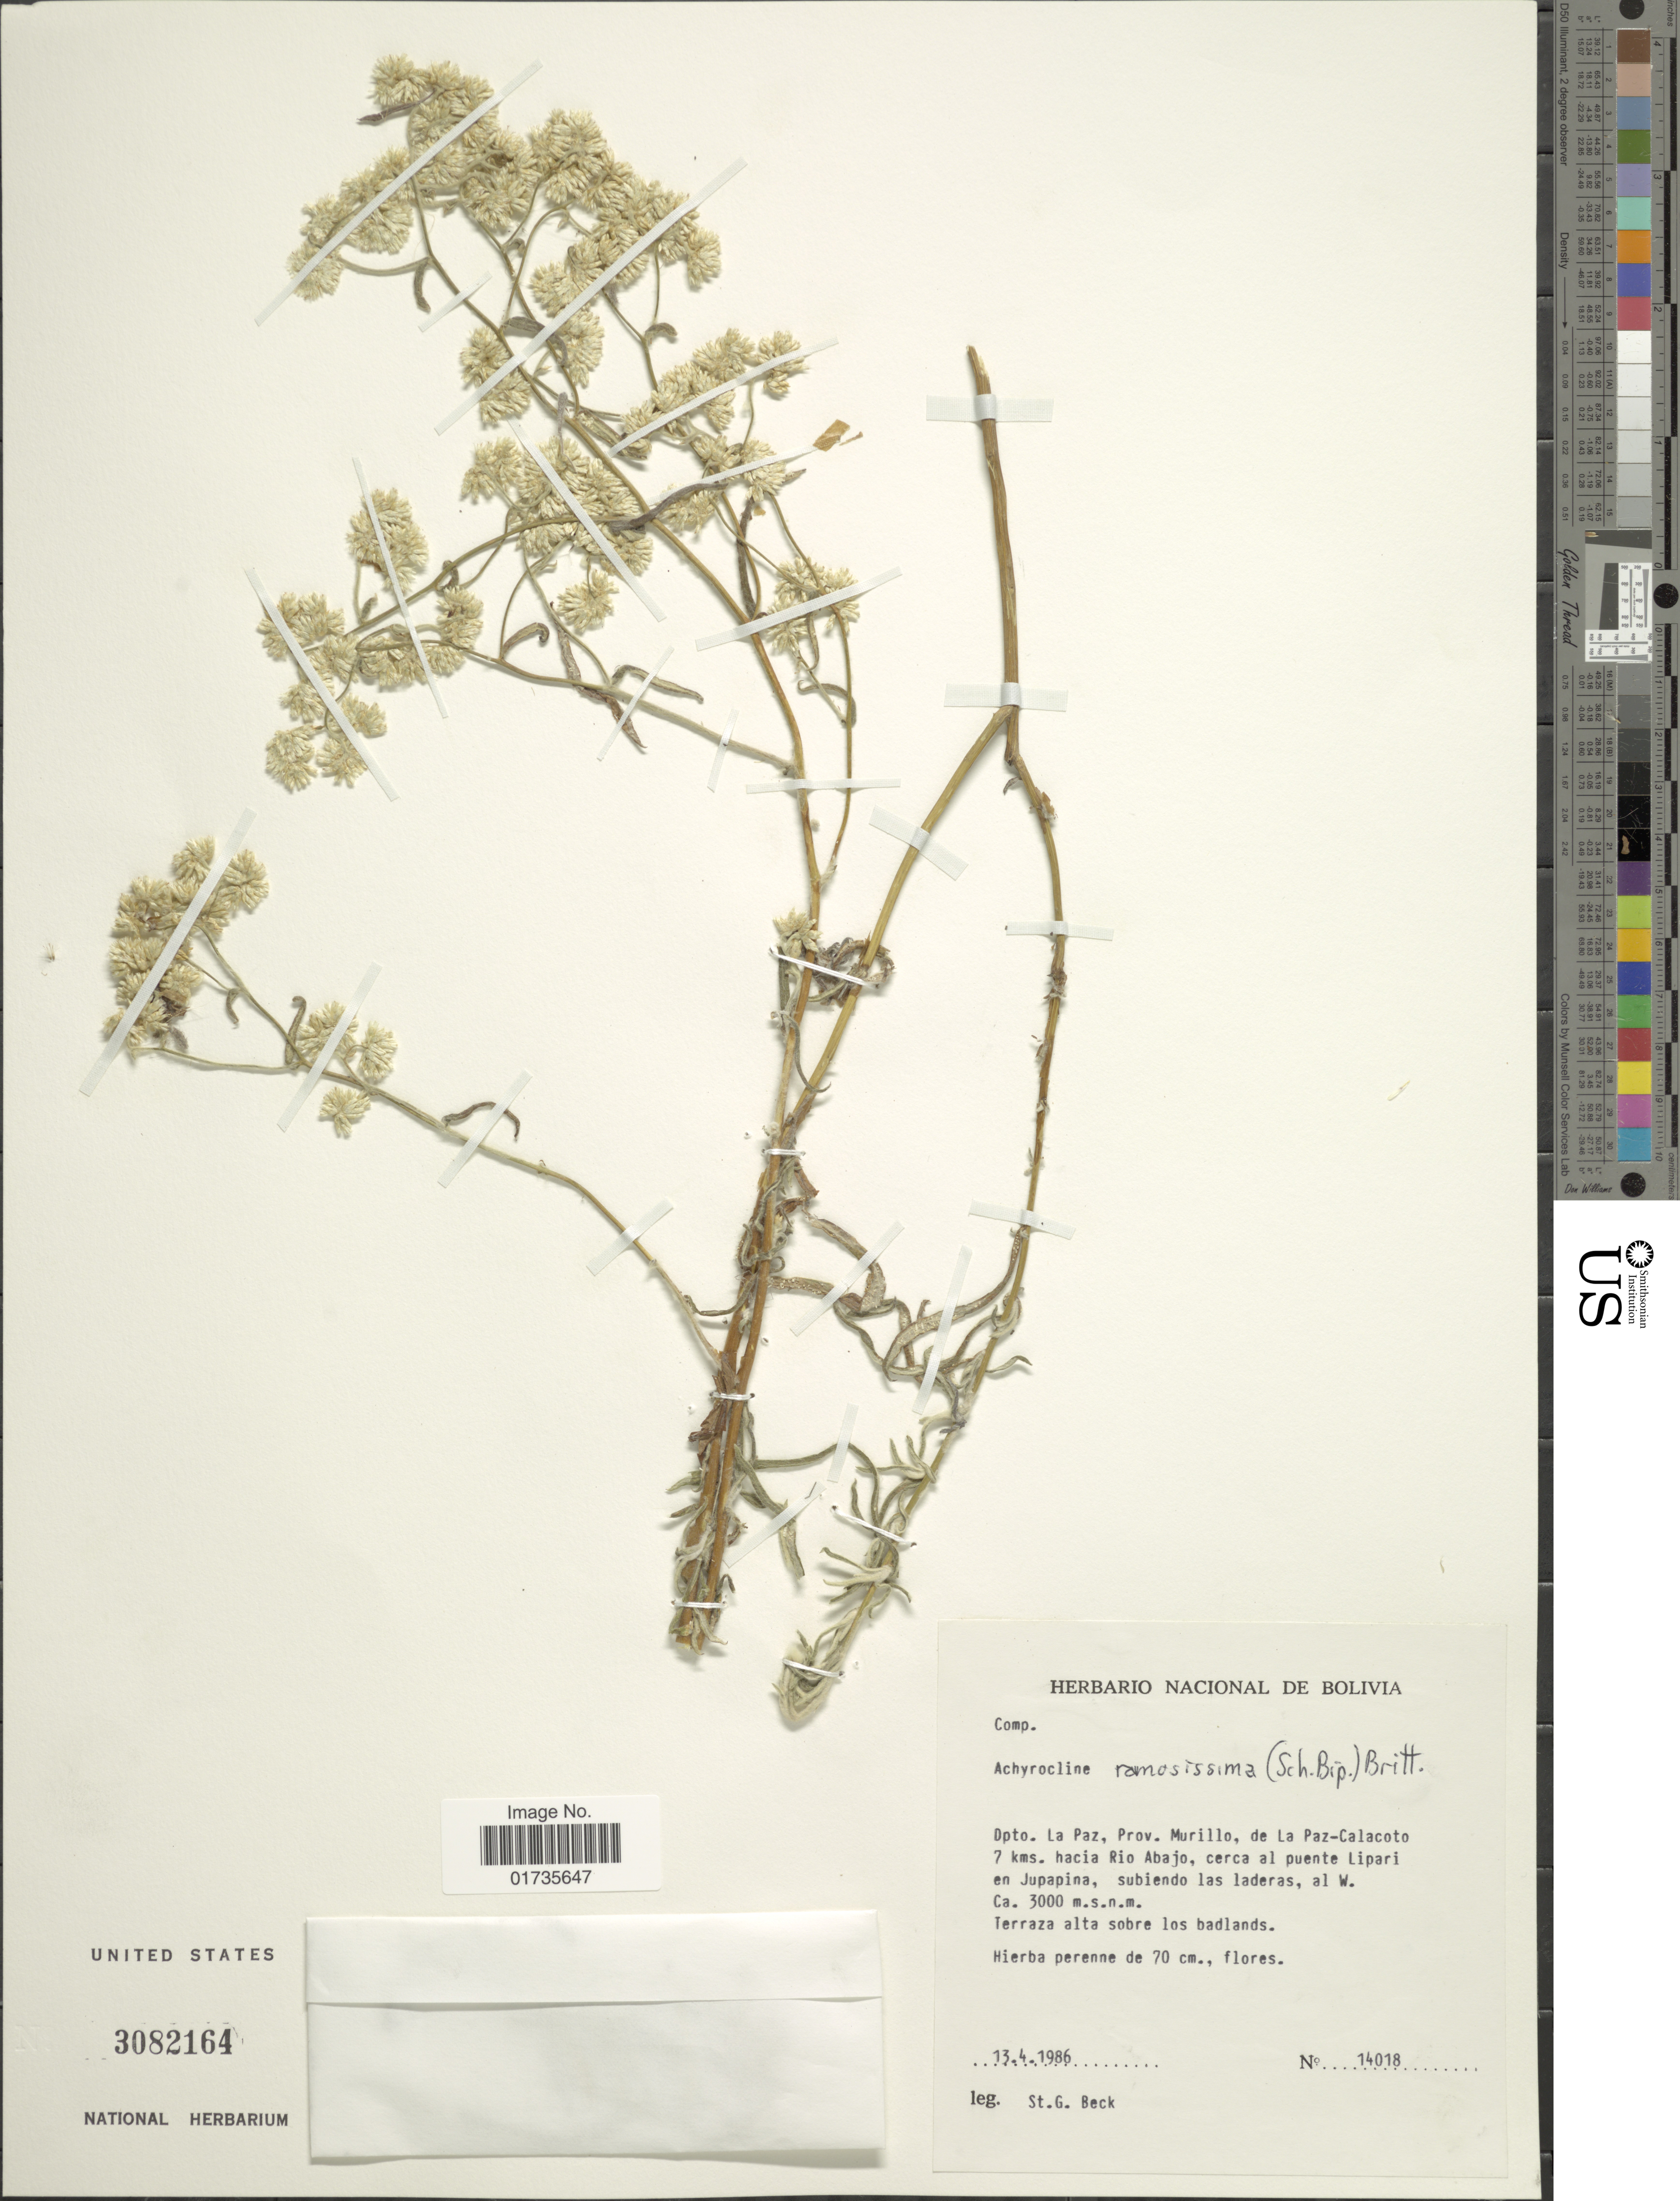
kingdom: Plantae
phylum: Tracheophyta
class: Magnoliopsida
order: Asterales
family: Asteraceae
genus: Achyrocline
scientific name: Achyrocline ramosissima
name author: (Sch. Bip.) Britton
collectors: S. G. Beck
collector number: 14018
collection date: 1986-04-13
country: Bolivia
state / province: La Paz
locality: Dpto. La Paz, Prov. Murillo, de La Paz-Calacoto 7 kms. hacia Rio Abajo, cerca al puente lipari en Jupapina, subiendo las laderas, al W.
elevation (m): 3000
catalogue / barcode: US 3082164